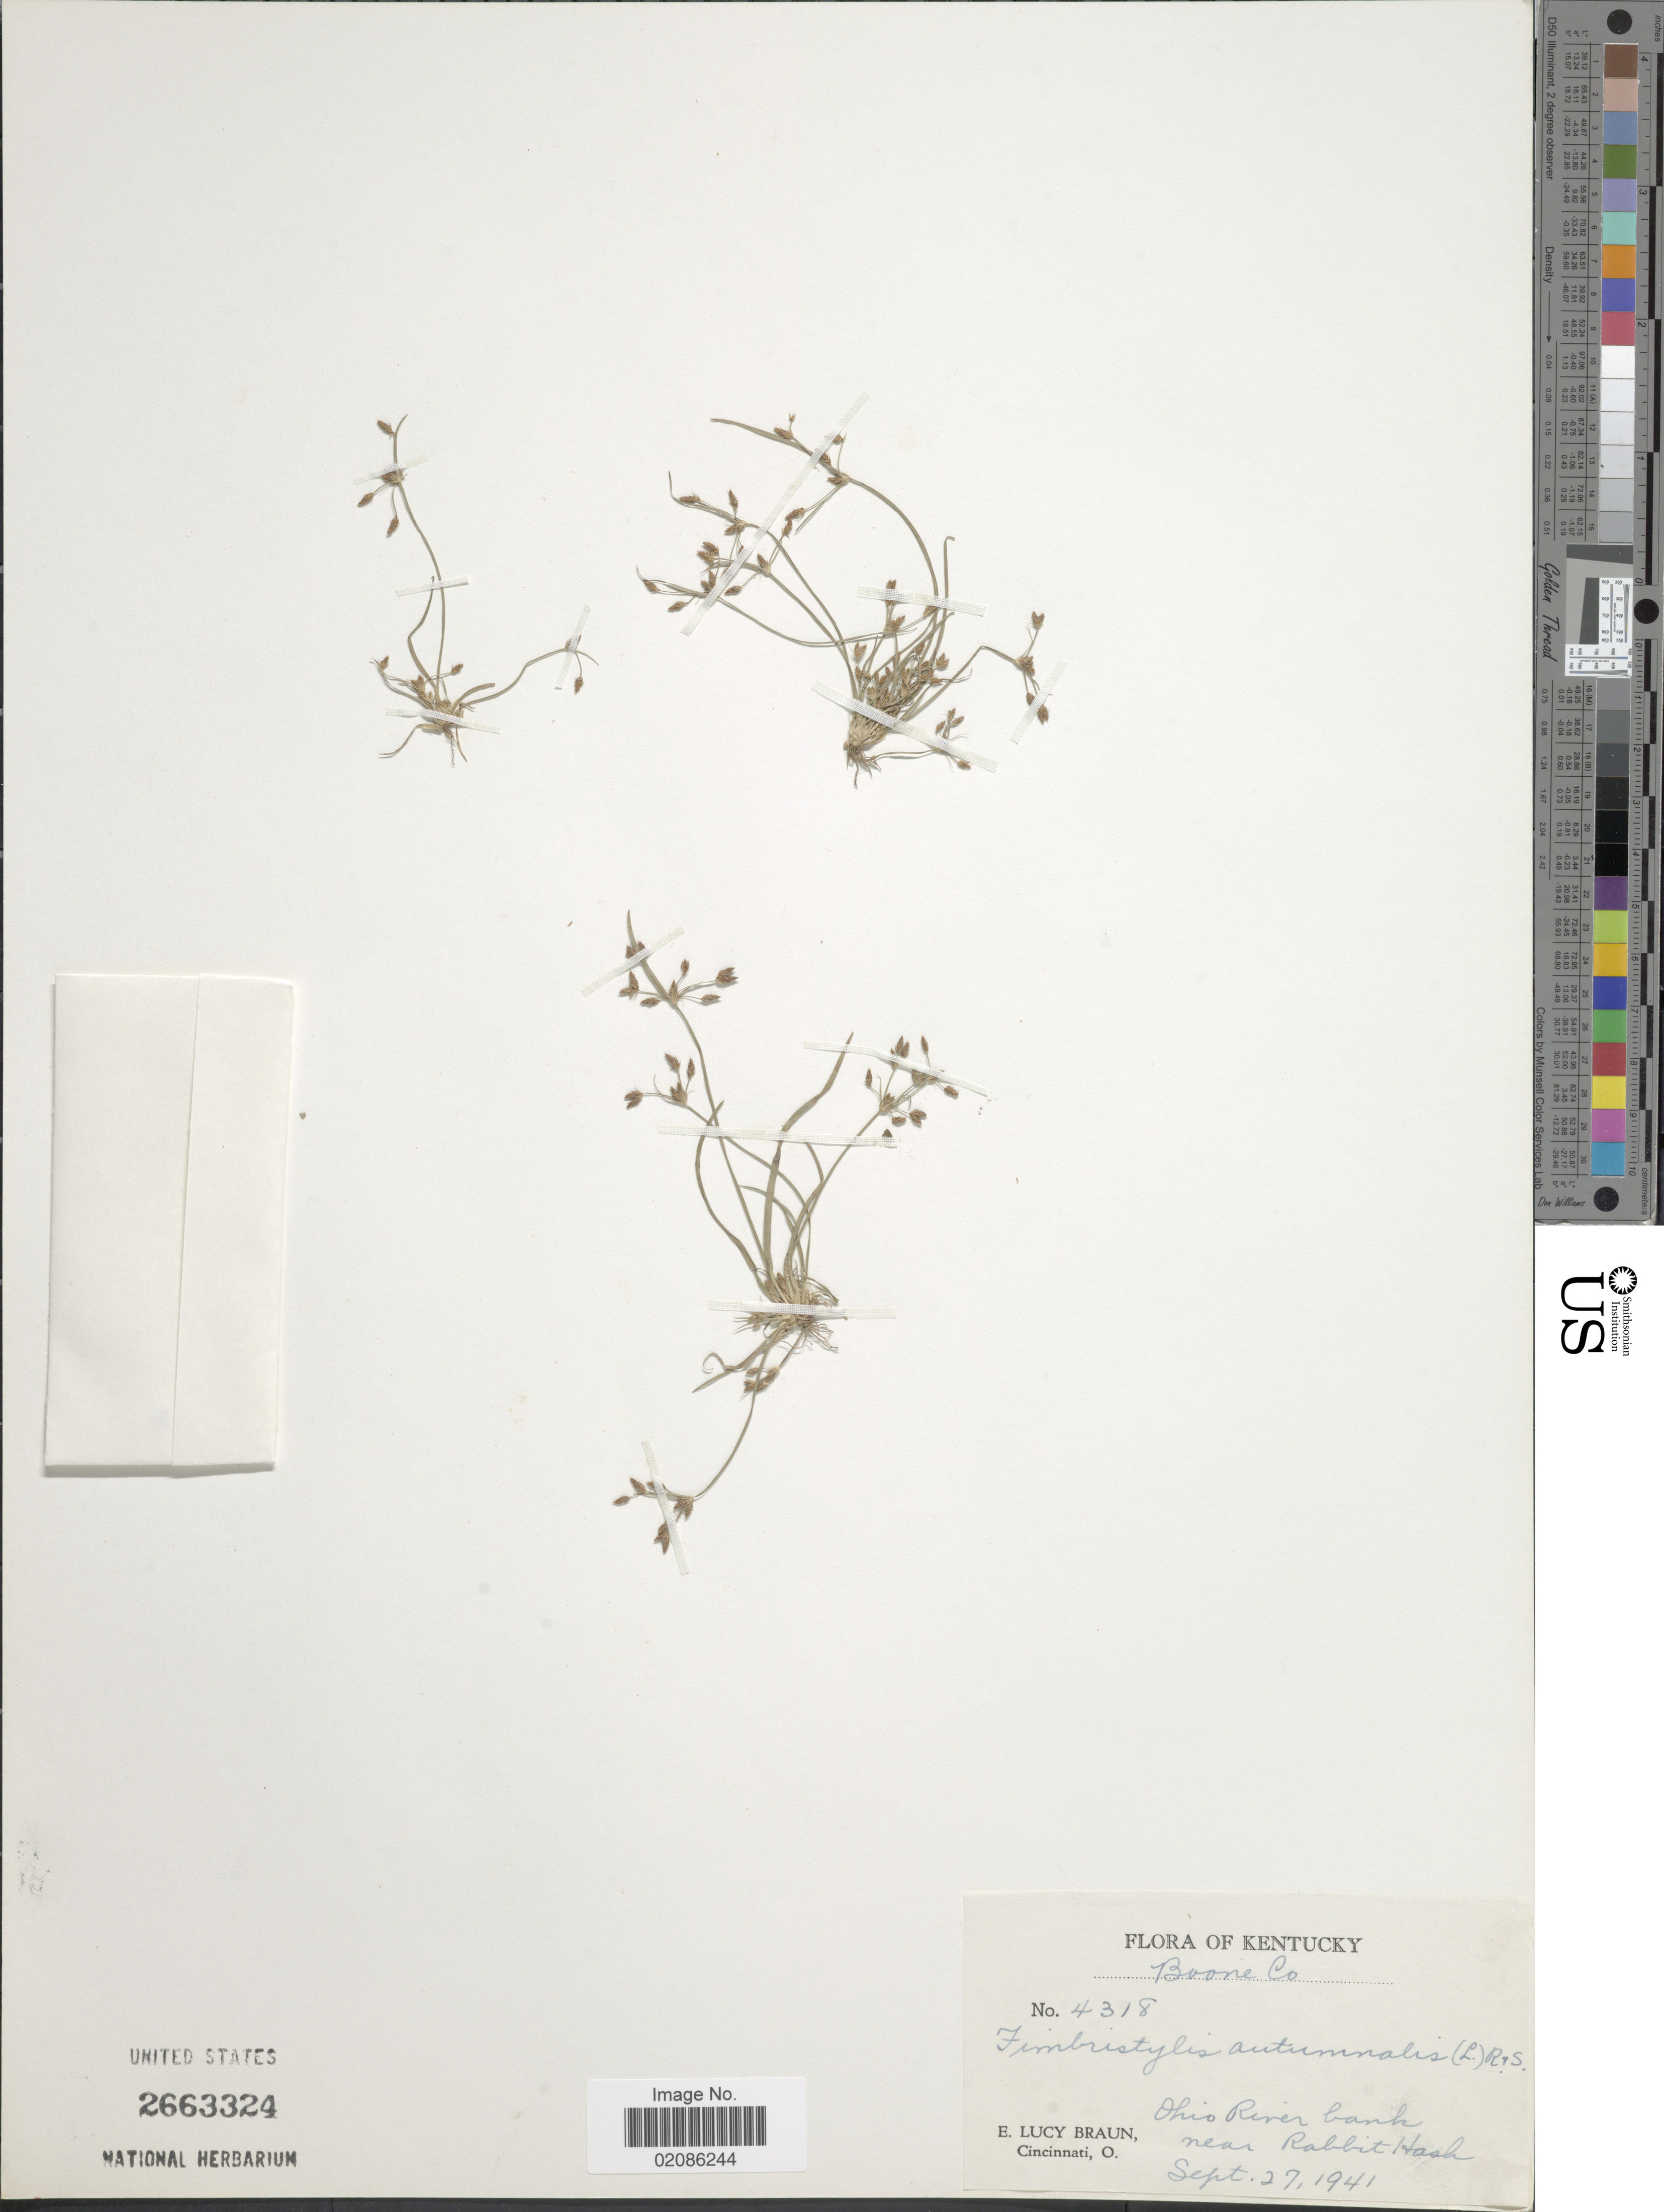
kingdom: Plantae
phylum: Tracheophyta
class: Liliopsida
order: Poales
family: Cyperaceae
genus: Fimbristylis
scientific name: Fimbristylis autumnalis (L.) Roem. & Schult.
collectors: E. L. Braun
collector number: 4318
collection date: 1941-09-27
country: United States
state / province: Kentucky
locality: Boone Co, Ohio River bank near Rabbit Hash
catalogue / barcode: US 2663324